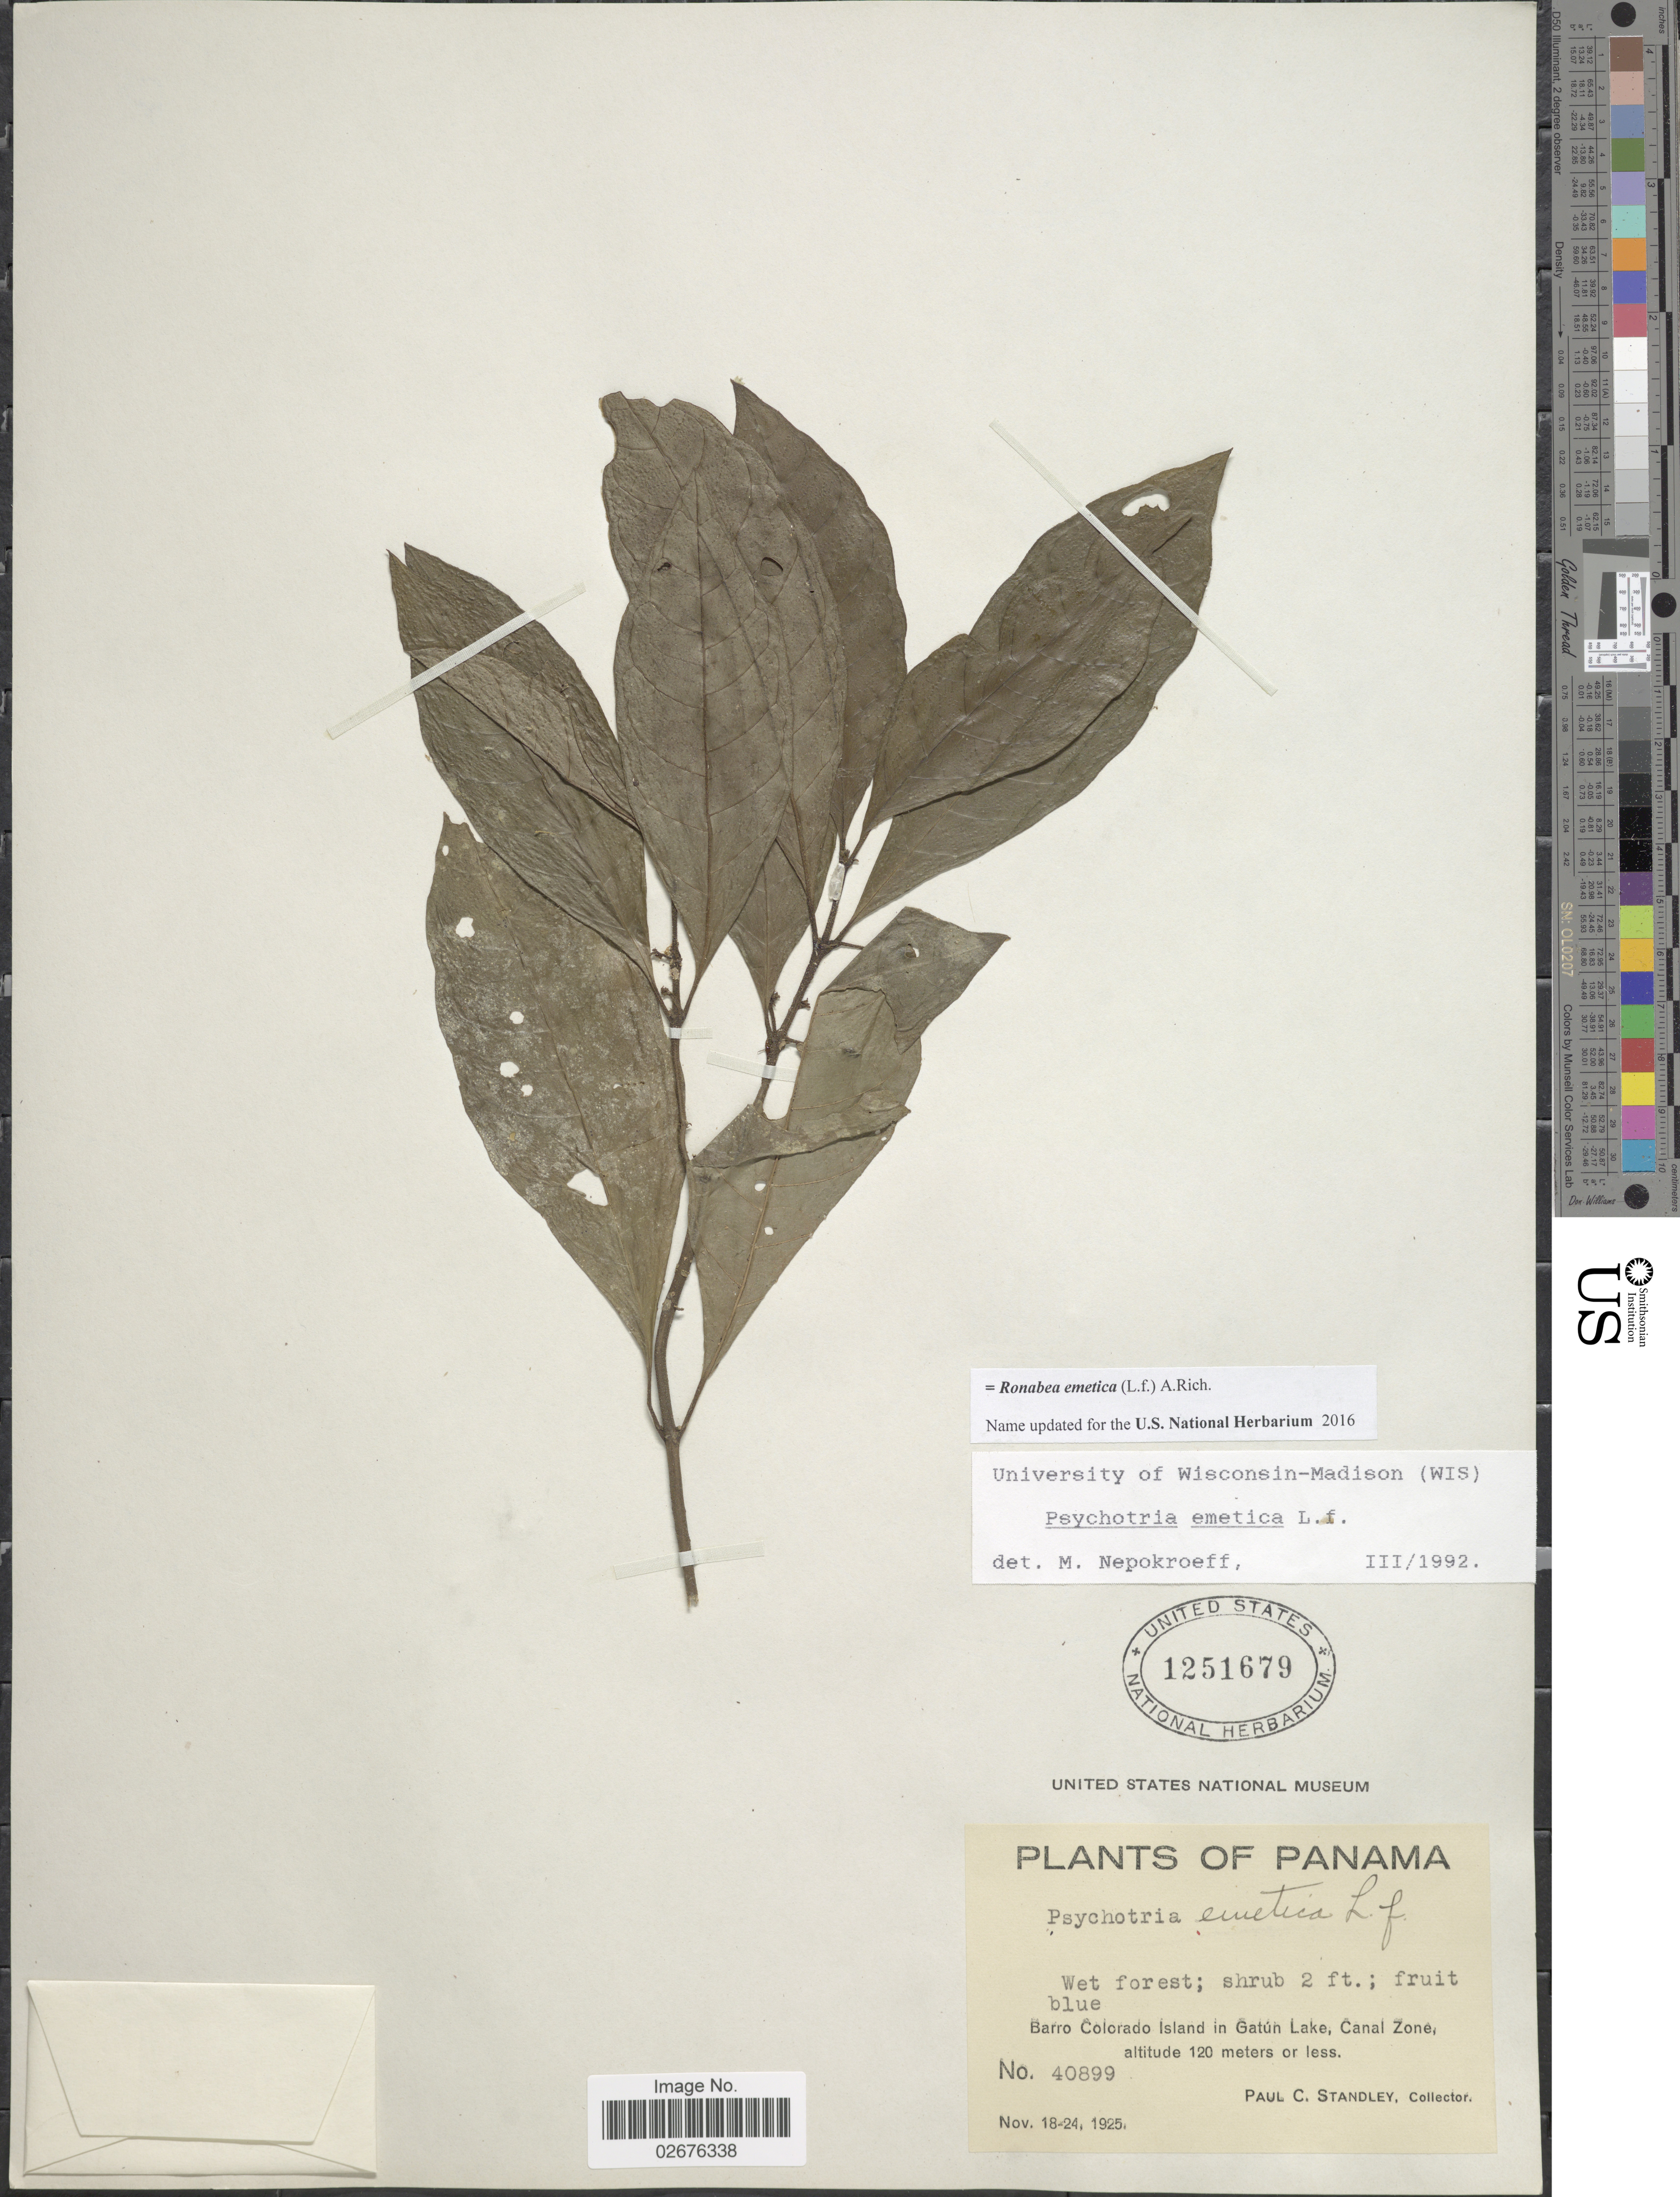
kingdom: Plantae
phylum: Tracheophyta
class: Magnoliopsida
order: Gentianales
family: Rubiaceae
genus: Ronabea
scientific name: Ronabea emetica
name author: (L. f.) A. Rich.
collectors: P. C. Standley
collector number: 40899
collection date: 1925-11-18/1925-11-24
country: Panama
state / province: Panamá Oeste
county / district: Canal Zone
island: Barro Colorado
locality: Barro Colorado Island in Gatun Lake, Canal Zone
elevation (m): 120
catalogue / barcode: US 1251679